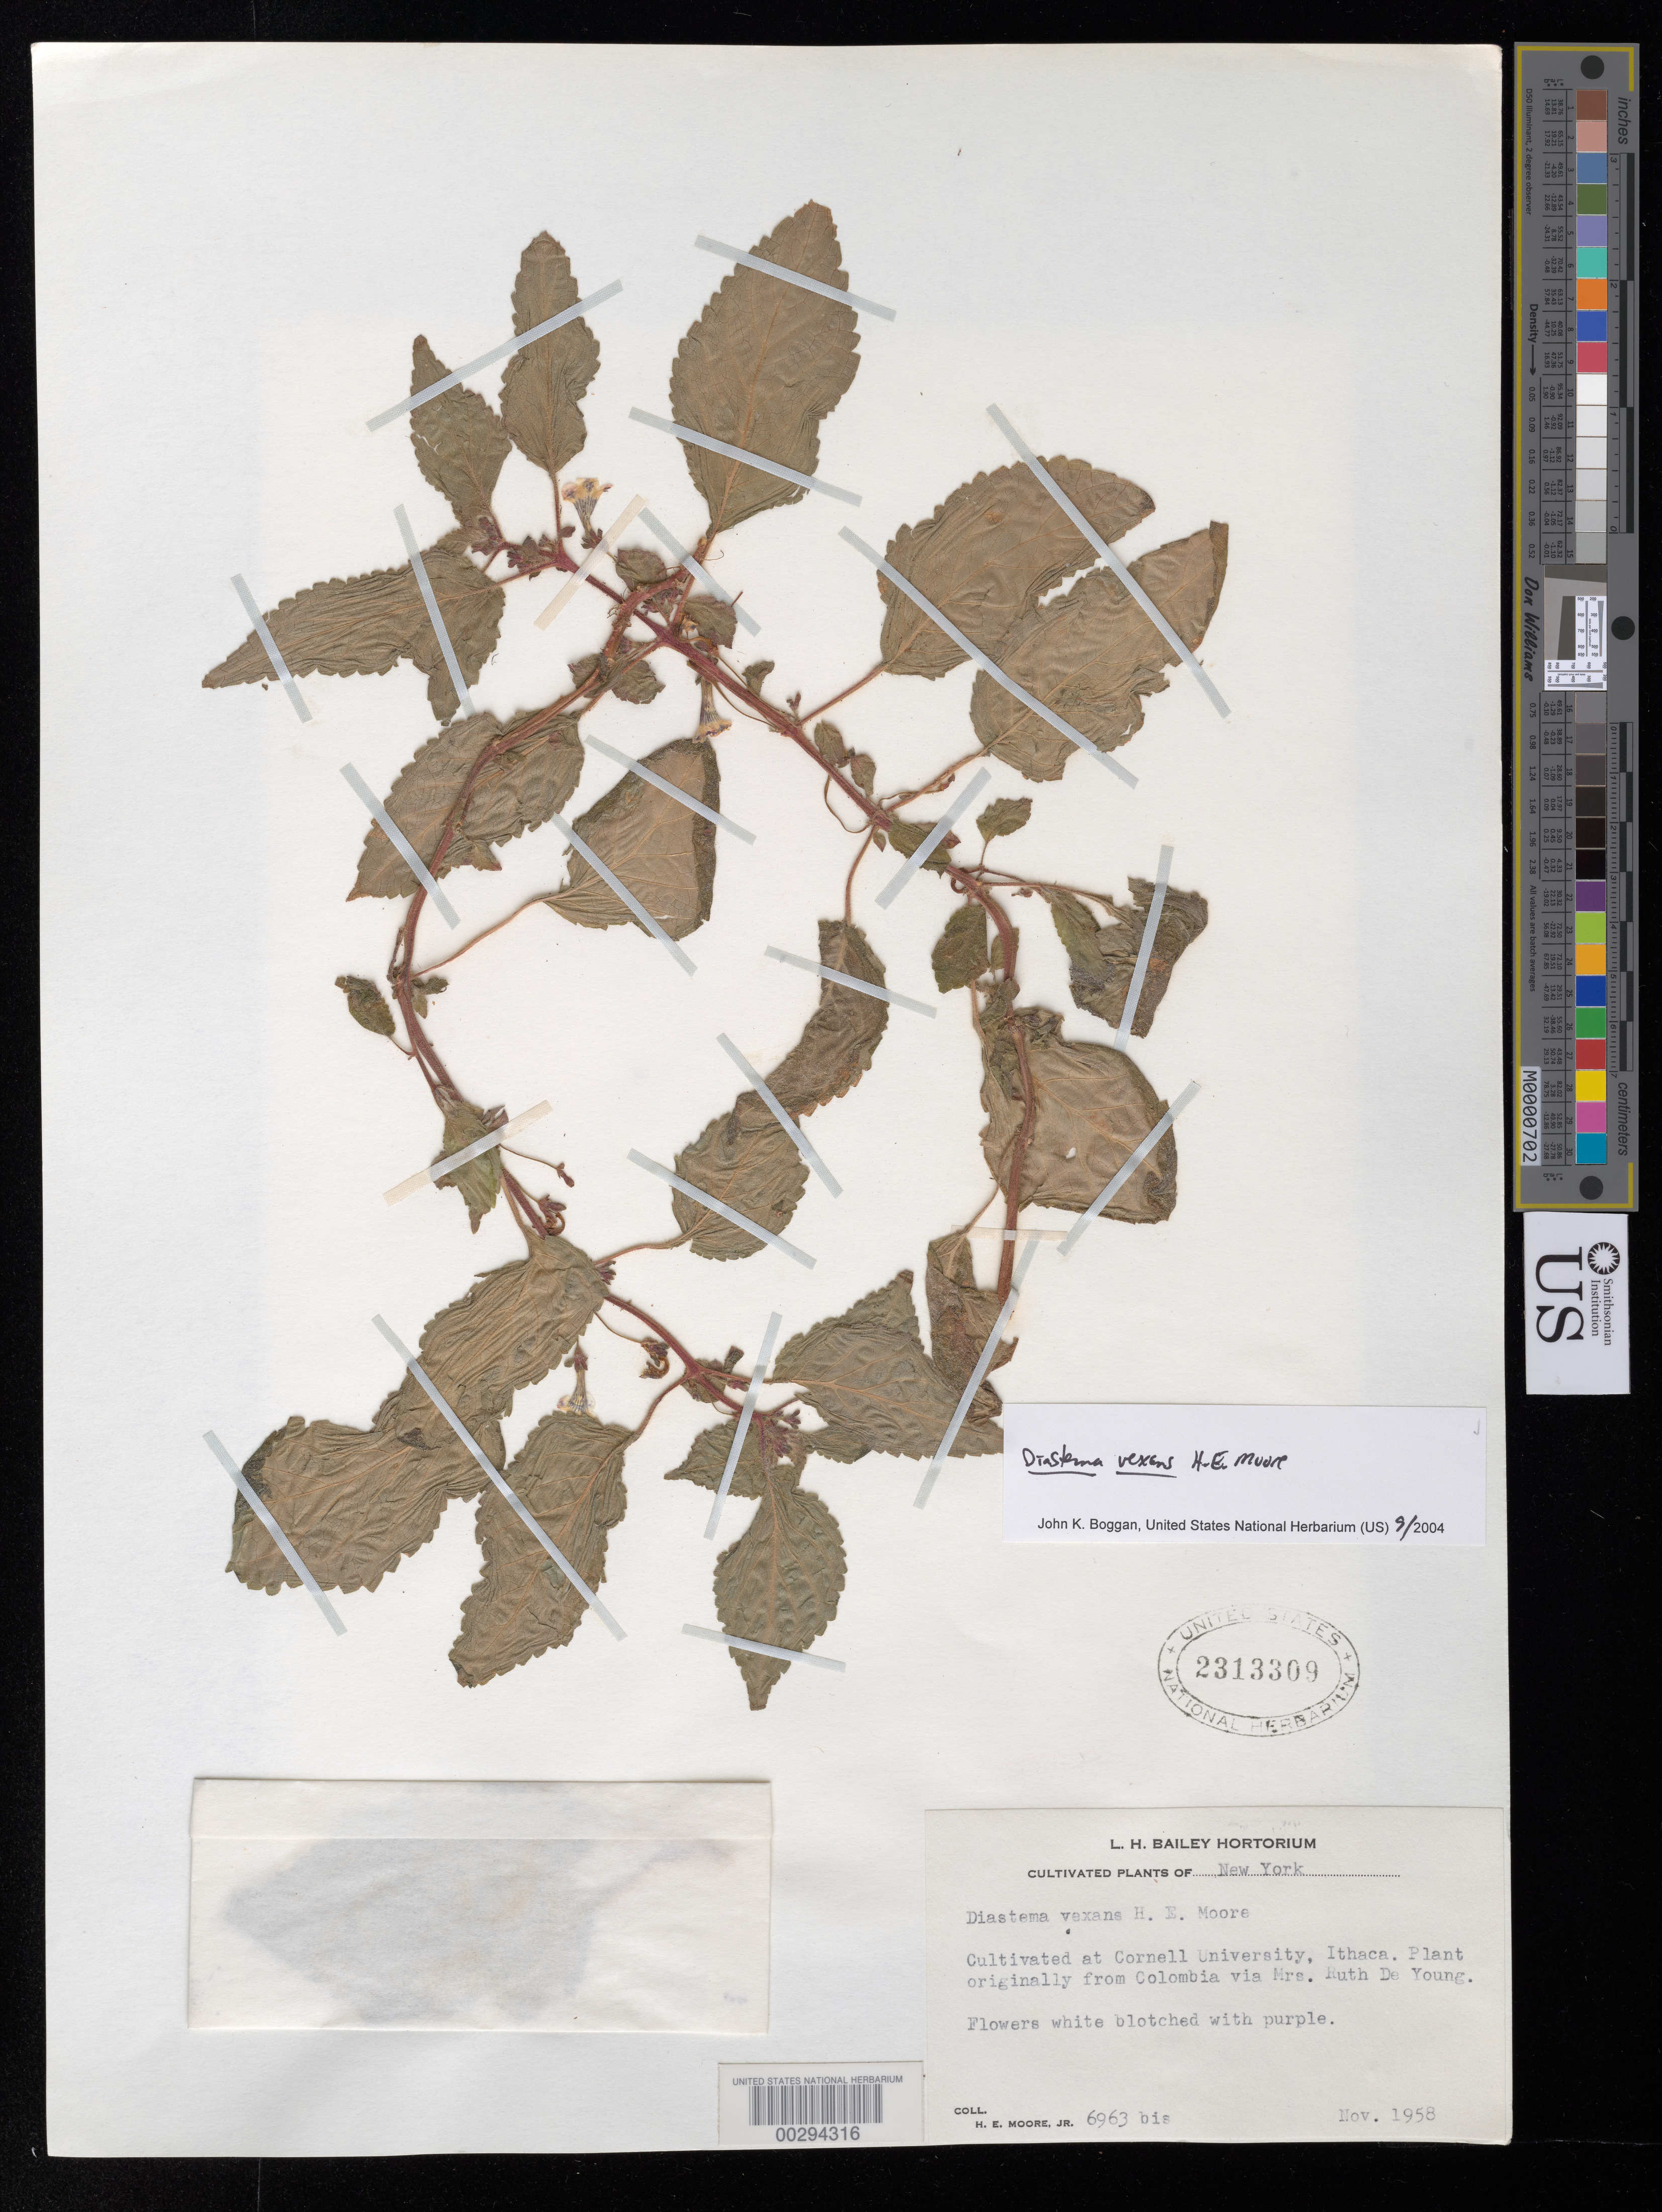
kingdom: Plantae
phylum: Tracheophyta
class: Magnoliopsida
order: Lamiales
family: Gesneriaceae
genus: Diastema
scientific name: Diastema vexans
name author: H.E. Moore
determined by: Boggan, J. K., (US), NMNH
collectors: H. E. Moore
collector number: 6963 bis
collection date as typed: Nov 1958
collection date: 1958-11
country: Colombia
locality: Cultivated at Cornell University, Ithaca, New York.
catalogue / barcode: US 2313309